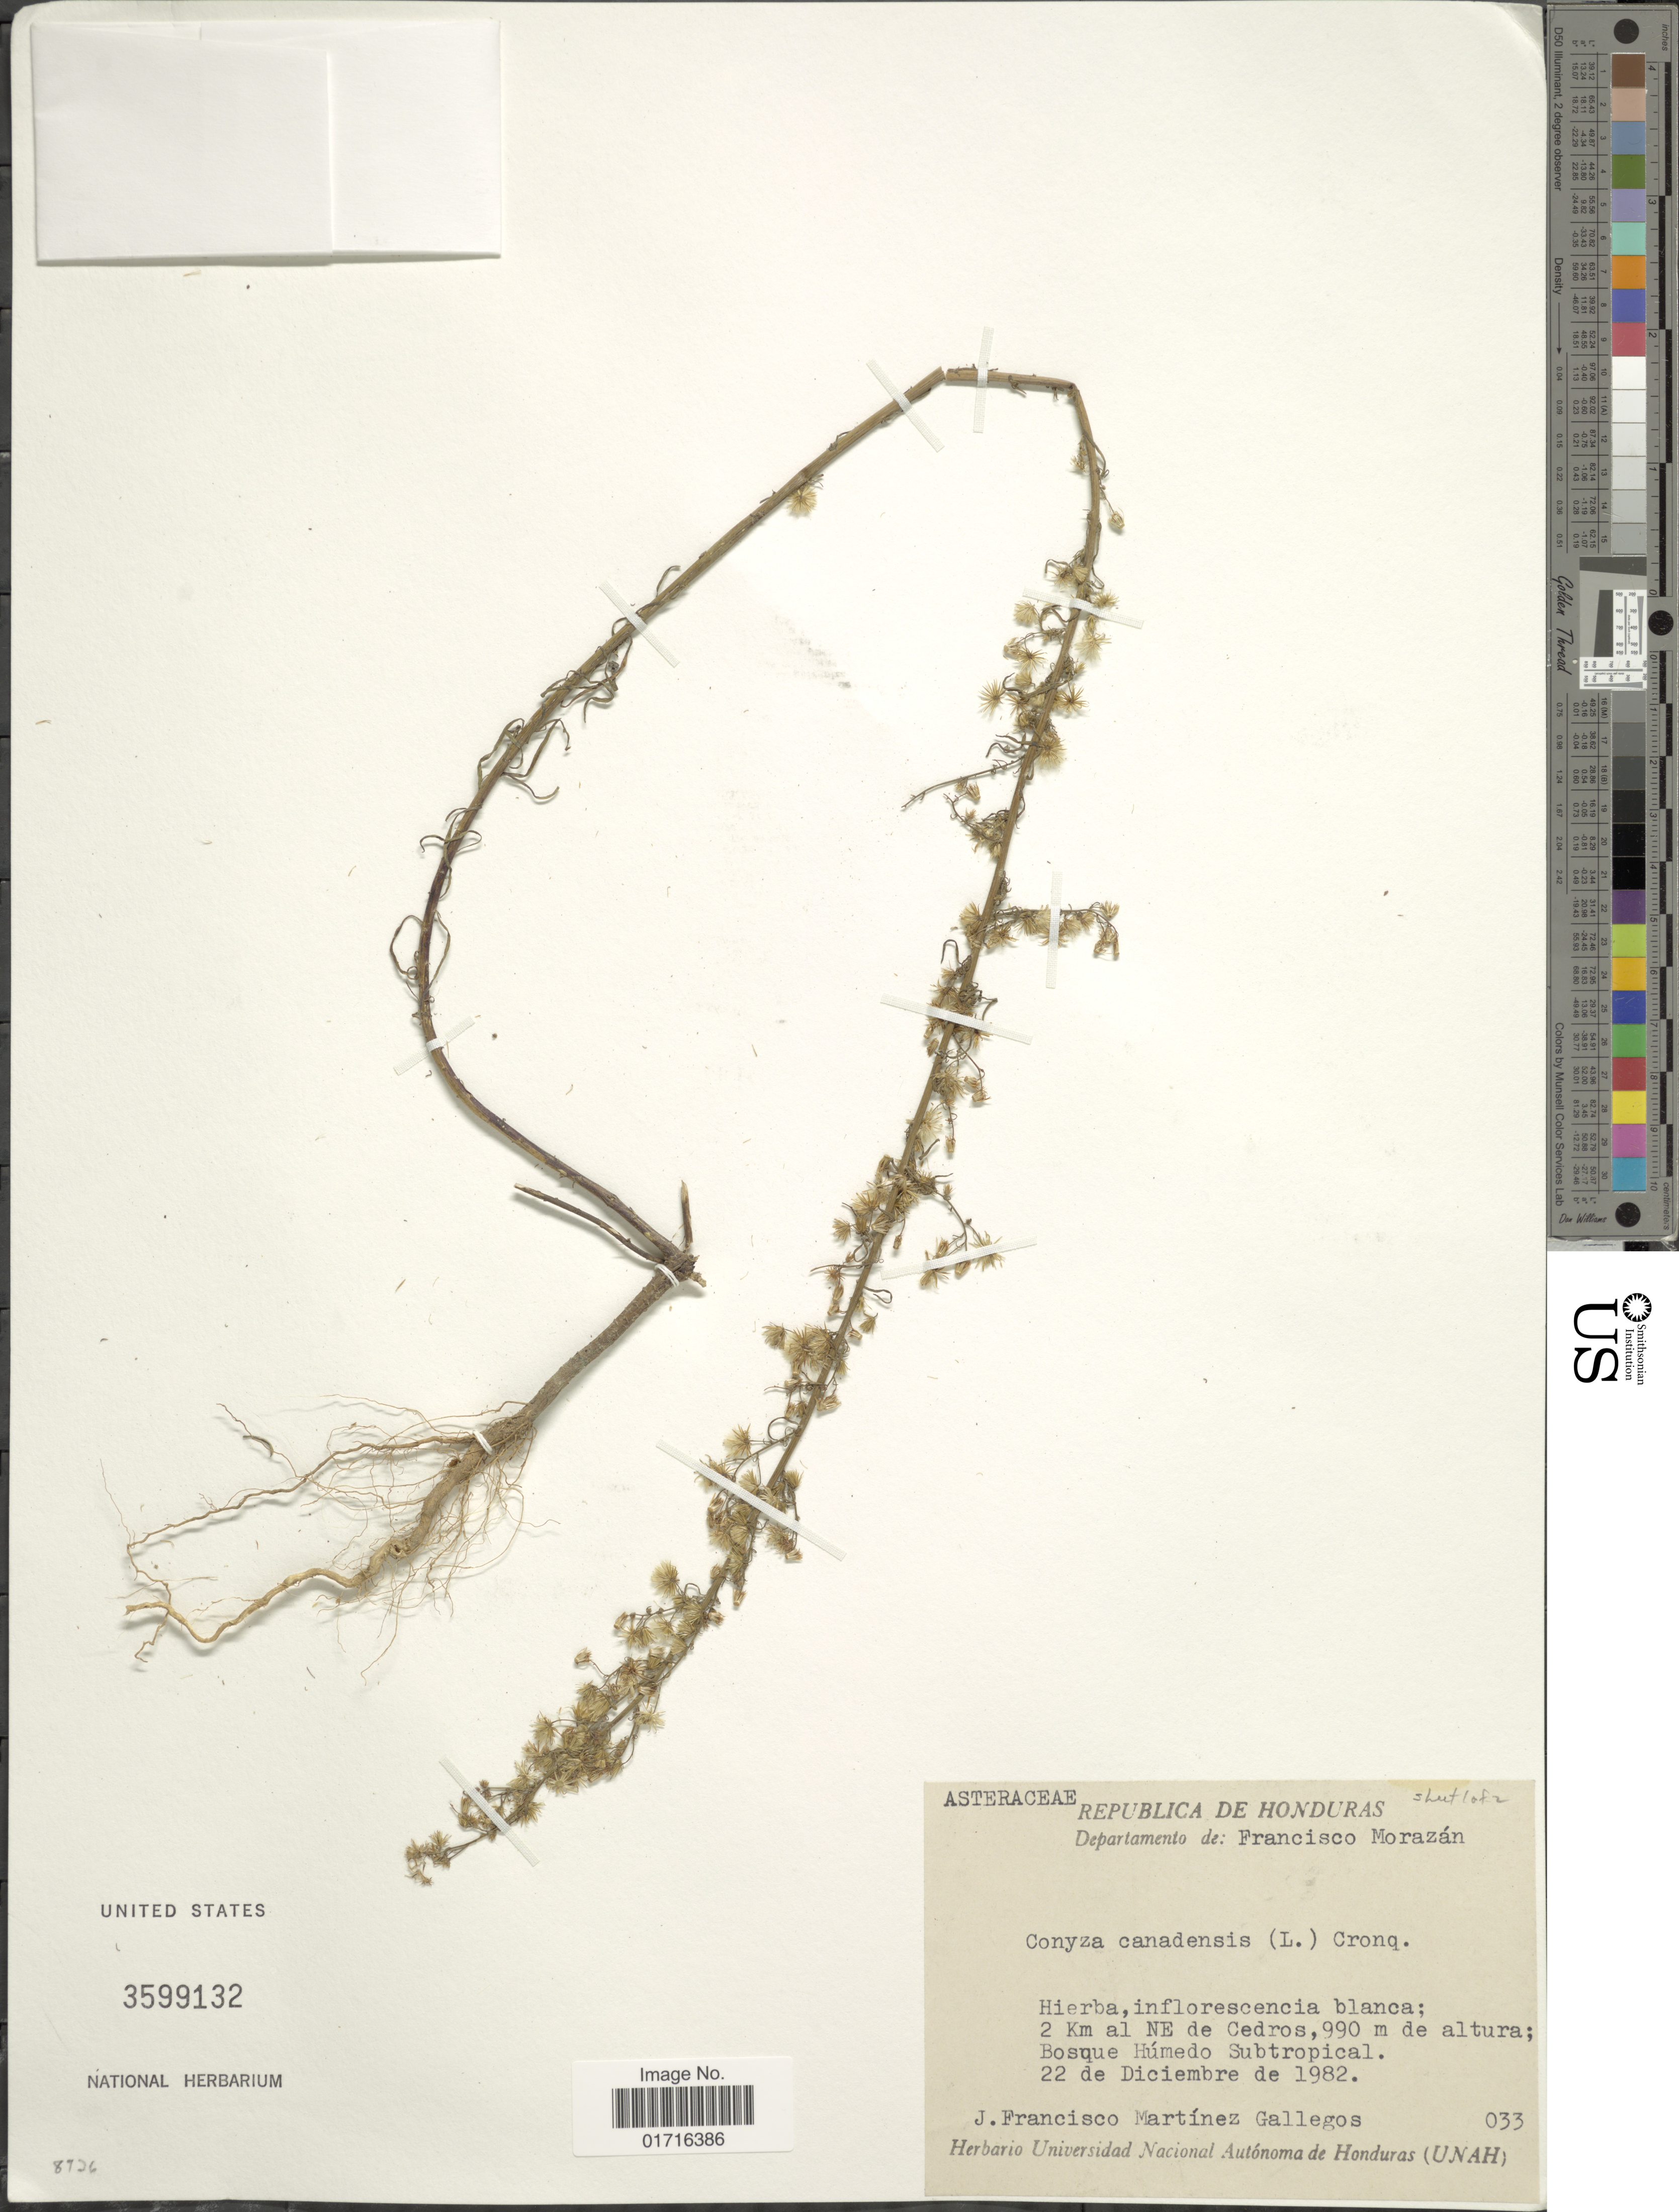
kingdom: Plantae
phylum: Tracheophyta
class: Magnoliopsida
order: Asterales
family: Asteraceae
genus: Conyza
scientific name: Conyza canadensis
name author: (L.) Cronq.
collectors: J. Francisco & G. Martinez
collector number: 033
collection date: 1982-12-22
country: Honduras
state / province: Fco. Morazán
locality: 2 km al NE de Cedros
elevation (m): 990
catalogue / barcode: US 3599132